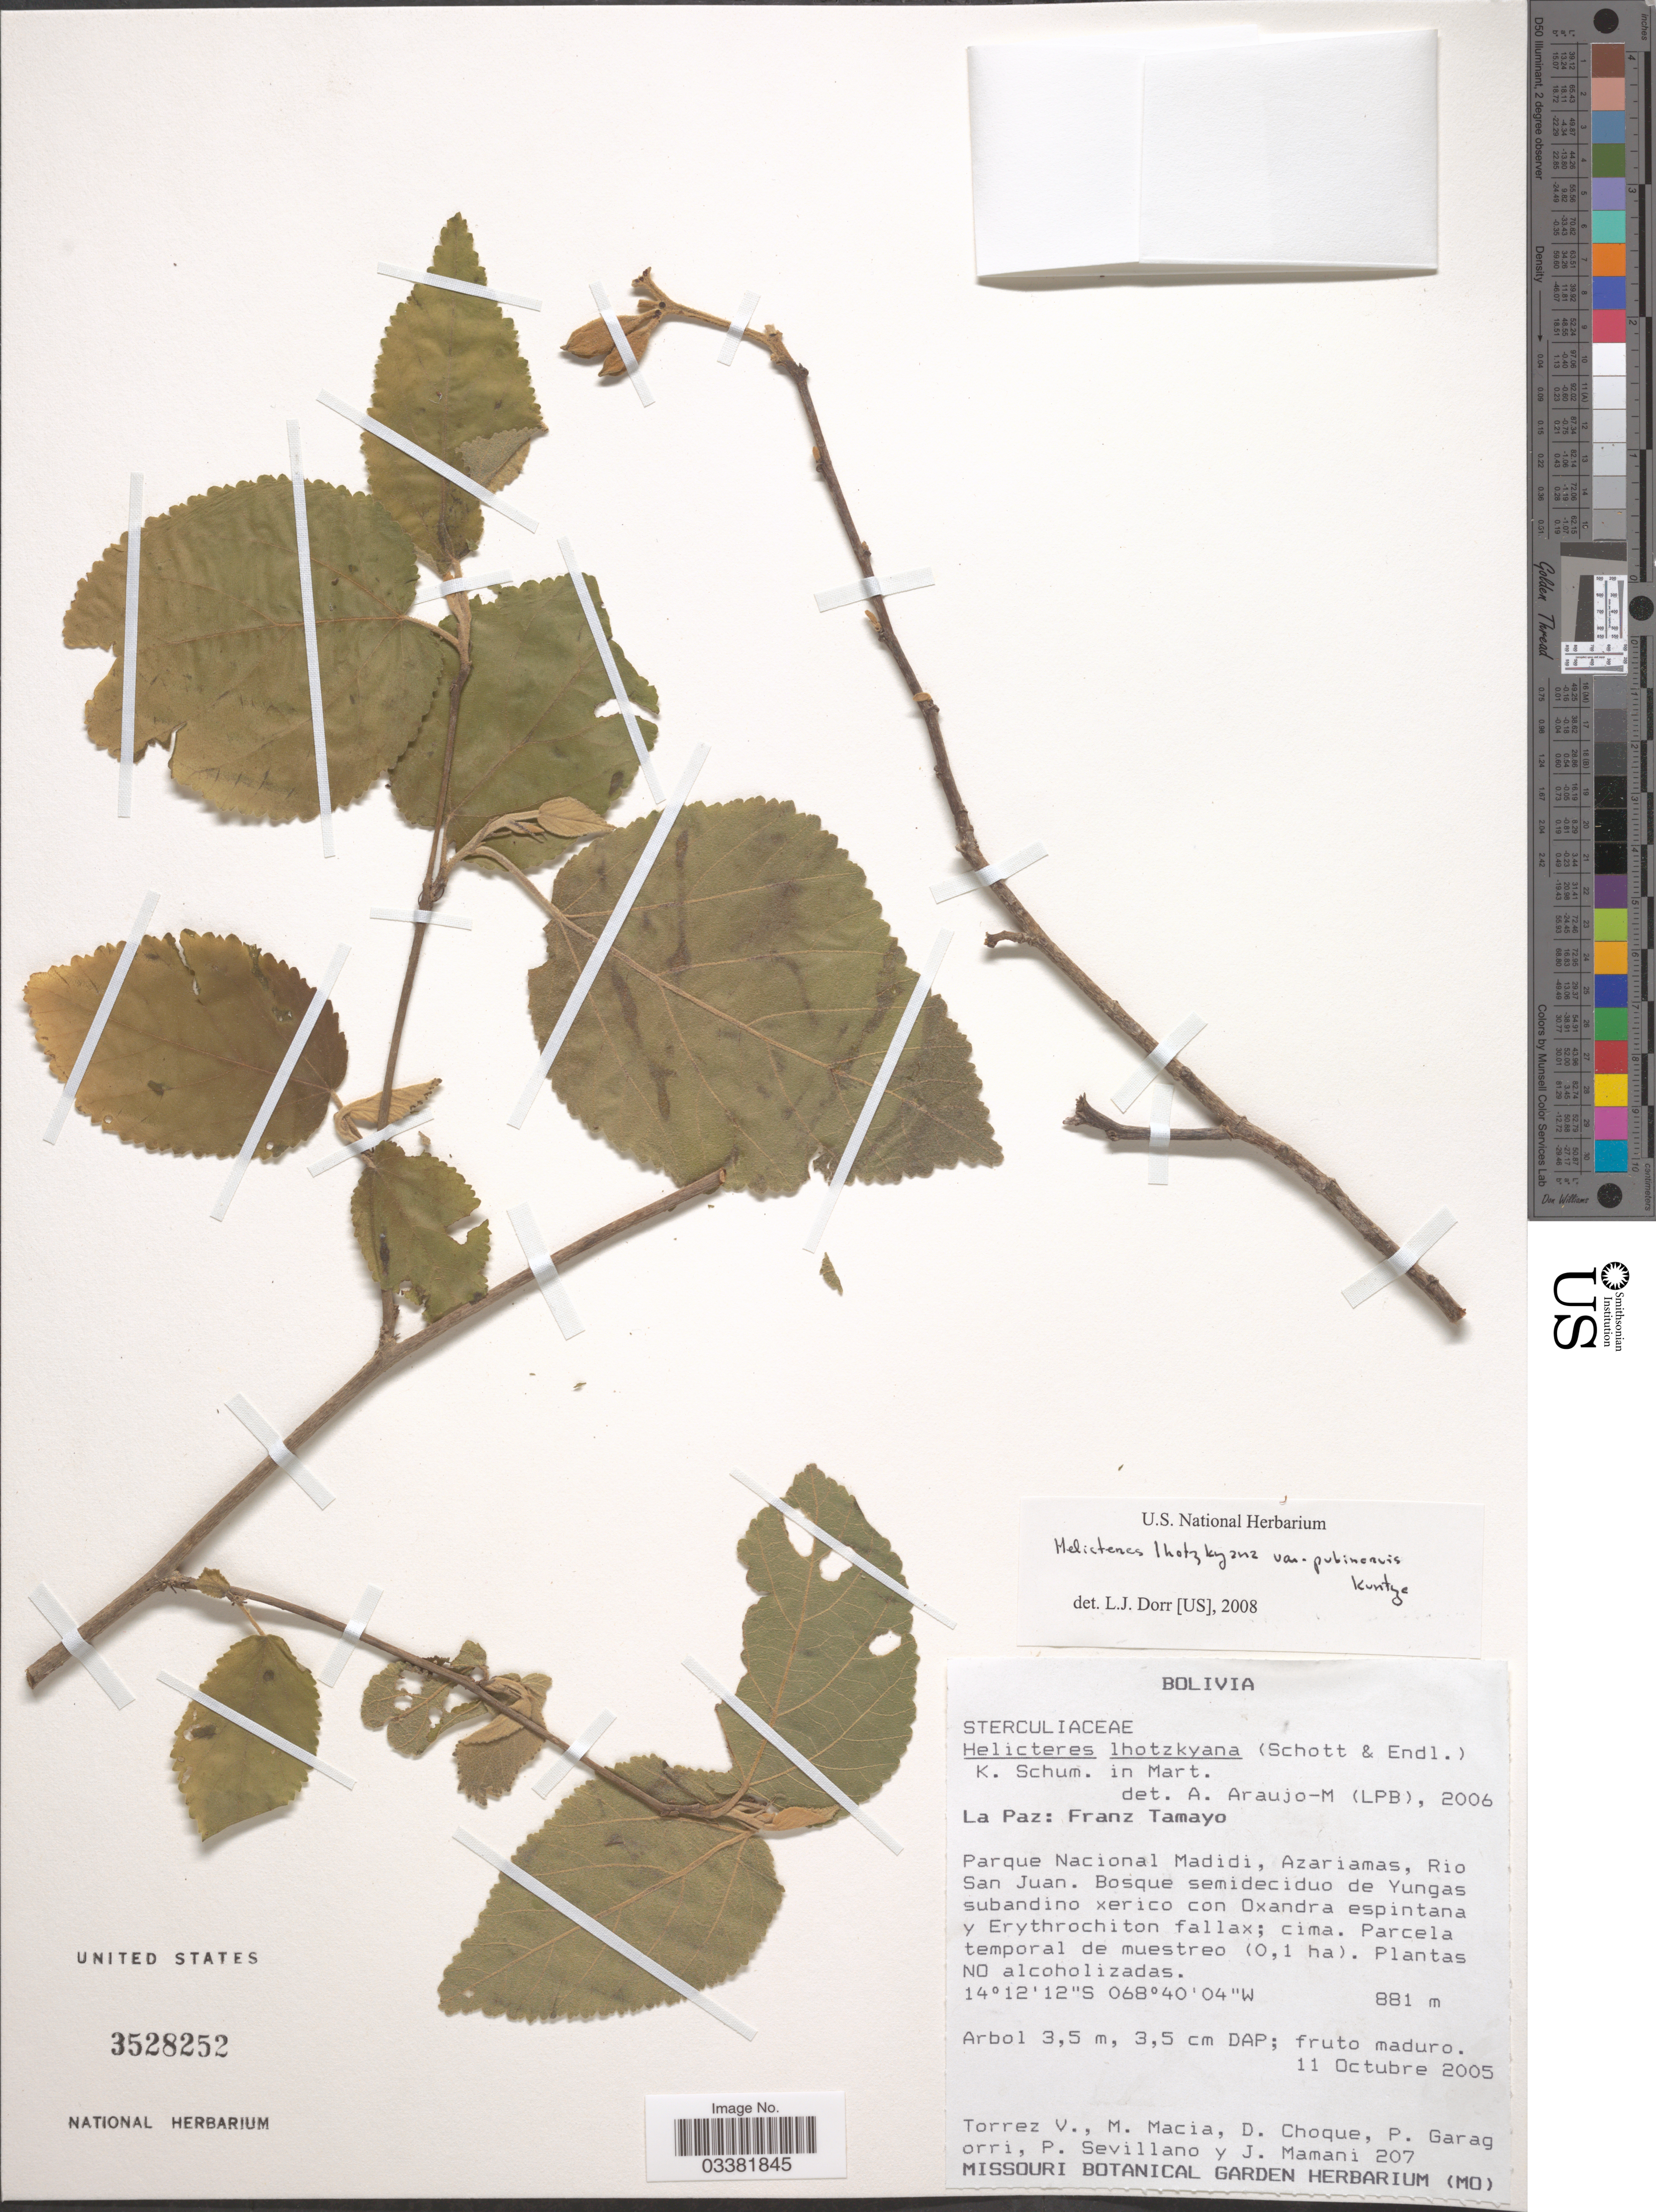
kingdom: Plantae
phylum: Tracheophyta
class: Magnoliopsida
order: Malvales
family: Malvaceae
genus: Helicteres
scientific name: Helicteres lhotzkyana var. pubinervis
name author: Kuntze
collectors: V. Torrez, M. Macia, D. Choque, P. Garagorri & et al.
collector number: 207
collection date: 2005-10-11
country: Bolivia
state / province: La Paz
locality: Franz Tamayo. Parque Nacional Madidi, Azariamas, Rio San Juan.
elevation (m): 881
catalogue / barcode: US 3528252